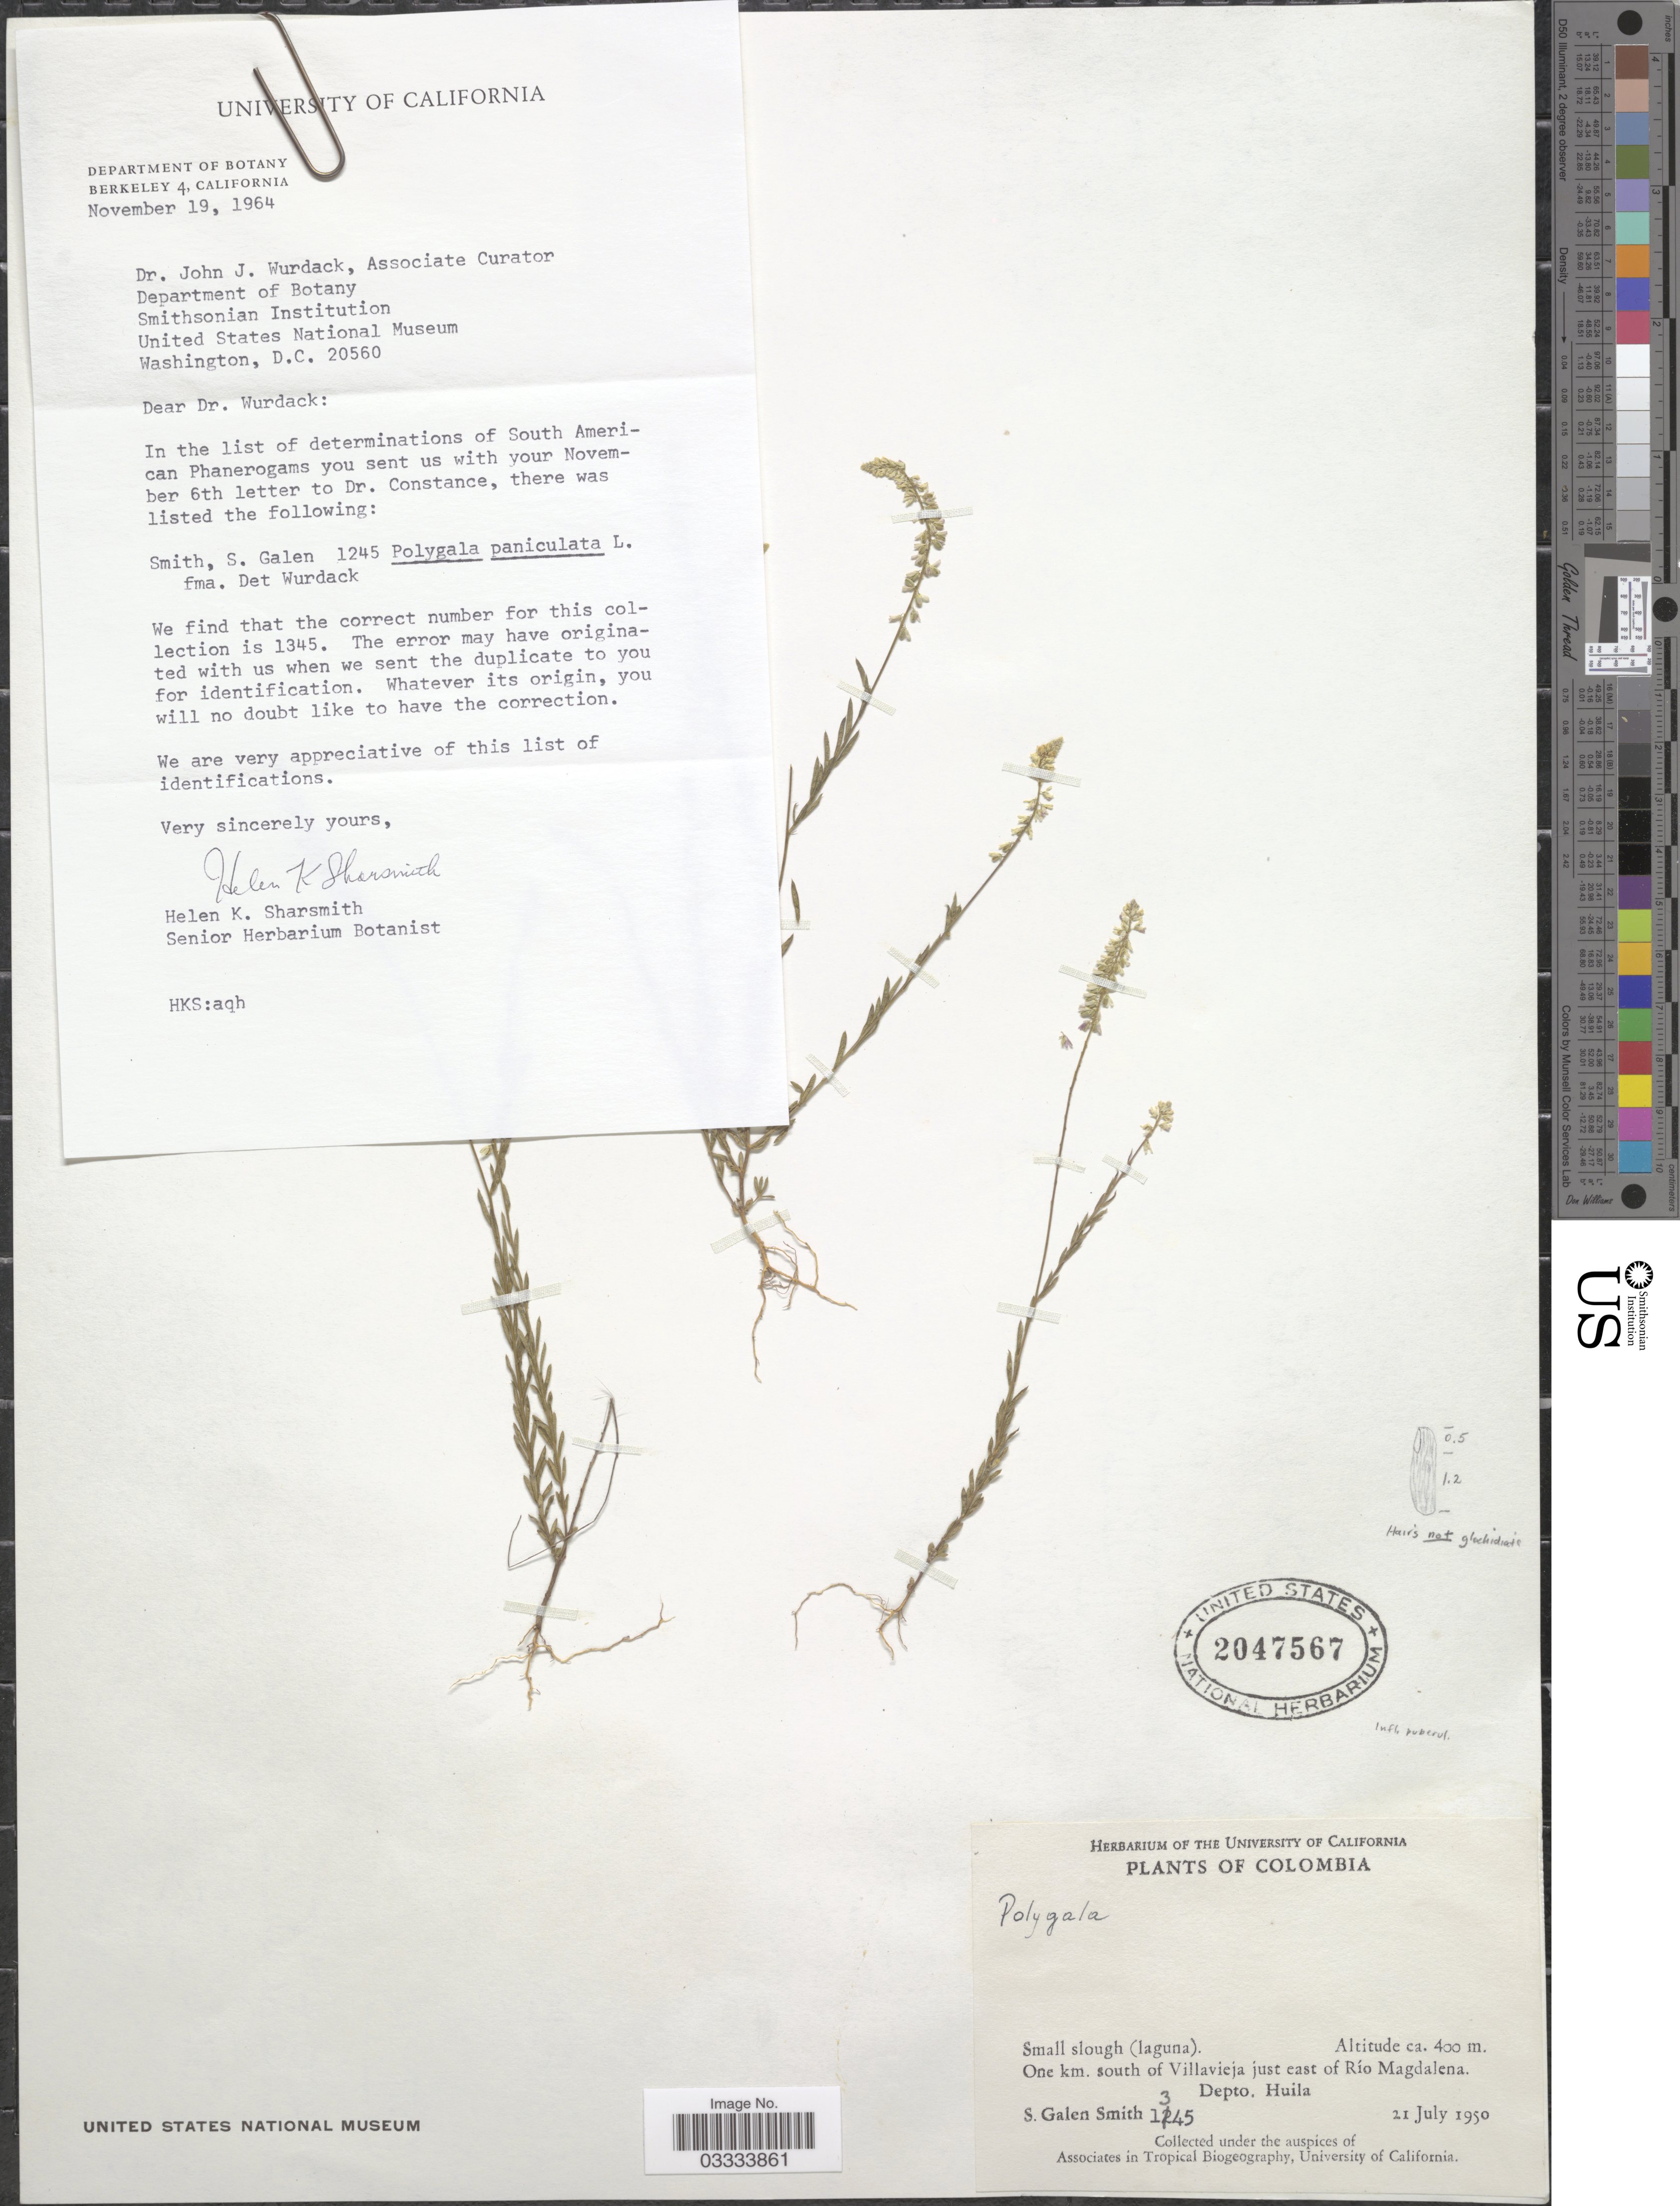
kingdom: Plantae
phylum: Tracheophyta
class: Magnoliopsida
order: Fabales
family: Polygalaceae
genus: Polygala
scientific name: Polygala paniculata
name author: L.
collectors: S. G. Smith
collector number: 1345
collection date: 1950-07-21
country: Colombia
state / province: Huila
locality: Small slough (laguna). One km. south of Villavieja just east of Río Magdalena. Depto. Huila.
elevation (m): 400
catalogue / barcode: US 2047567